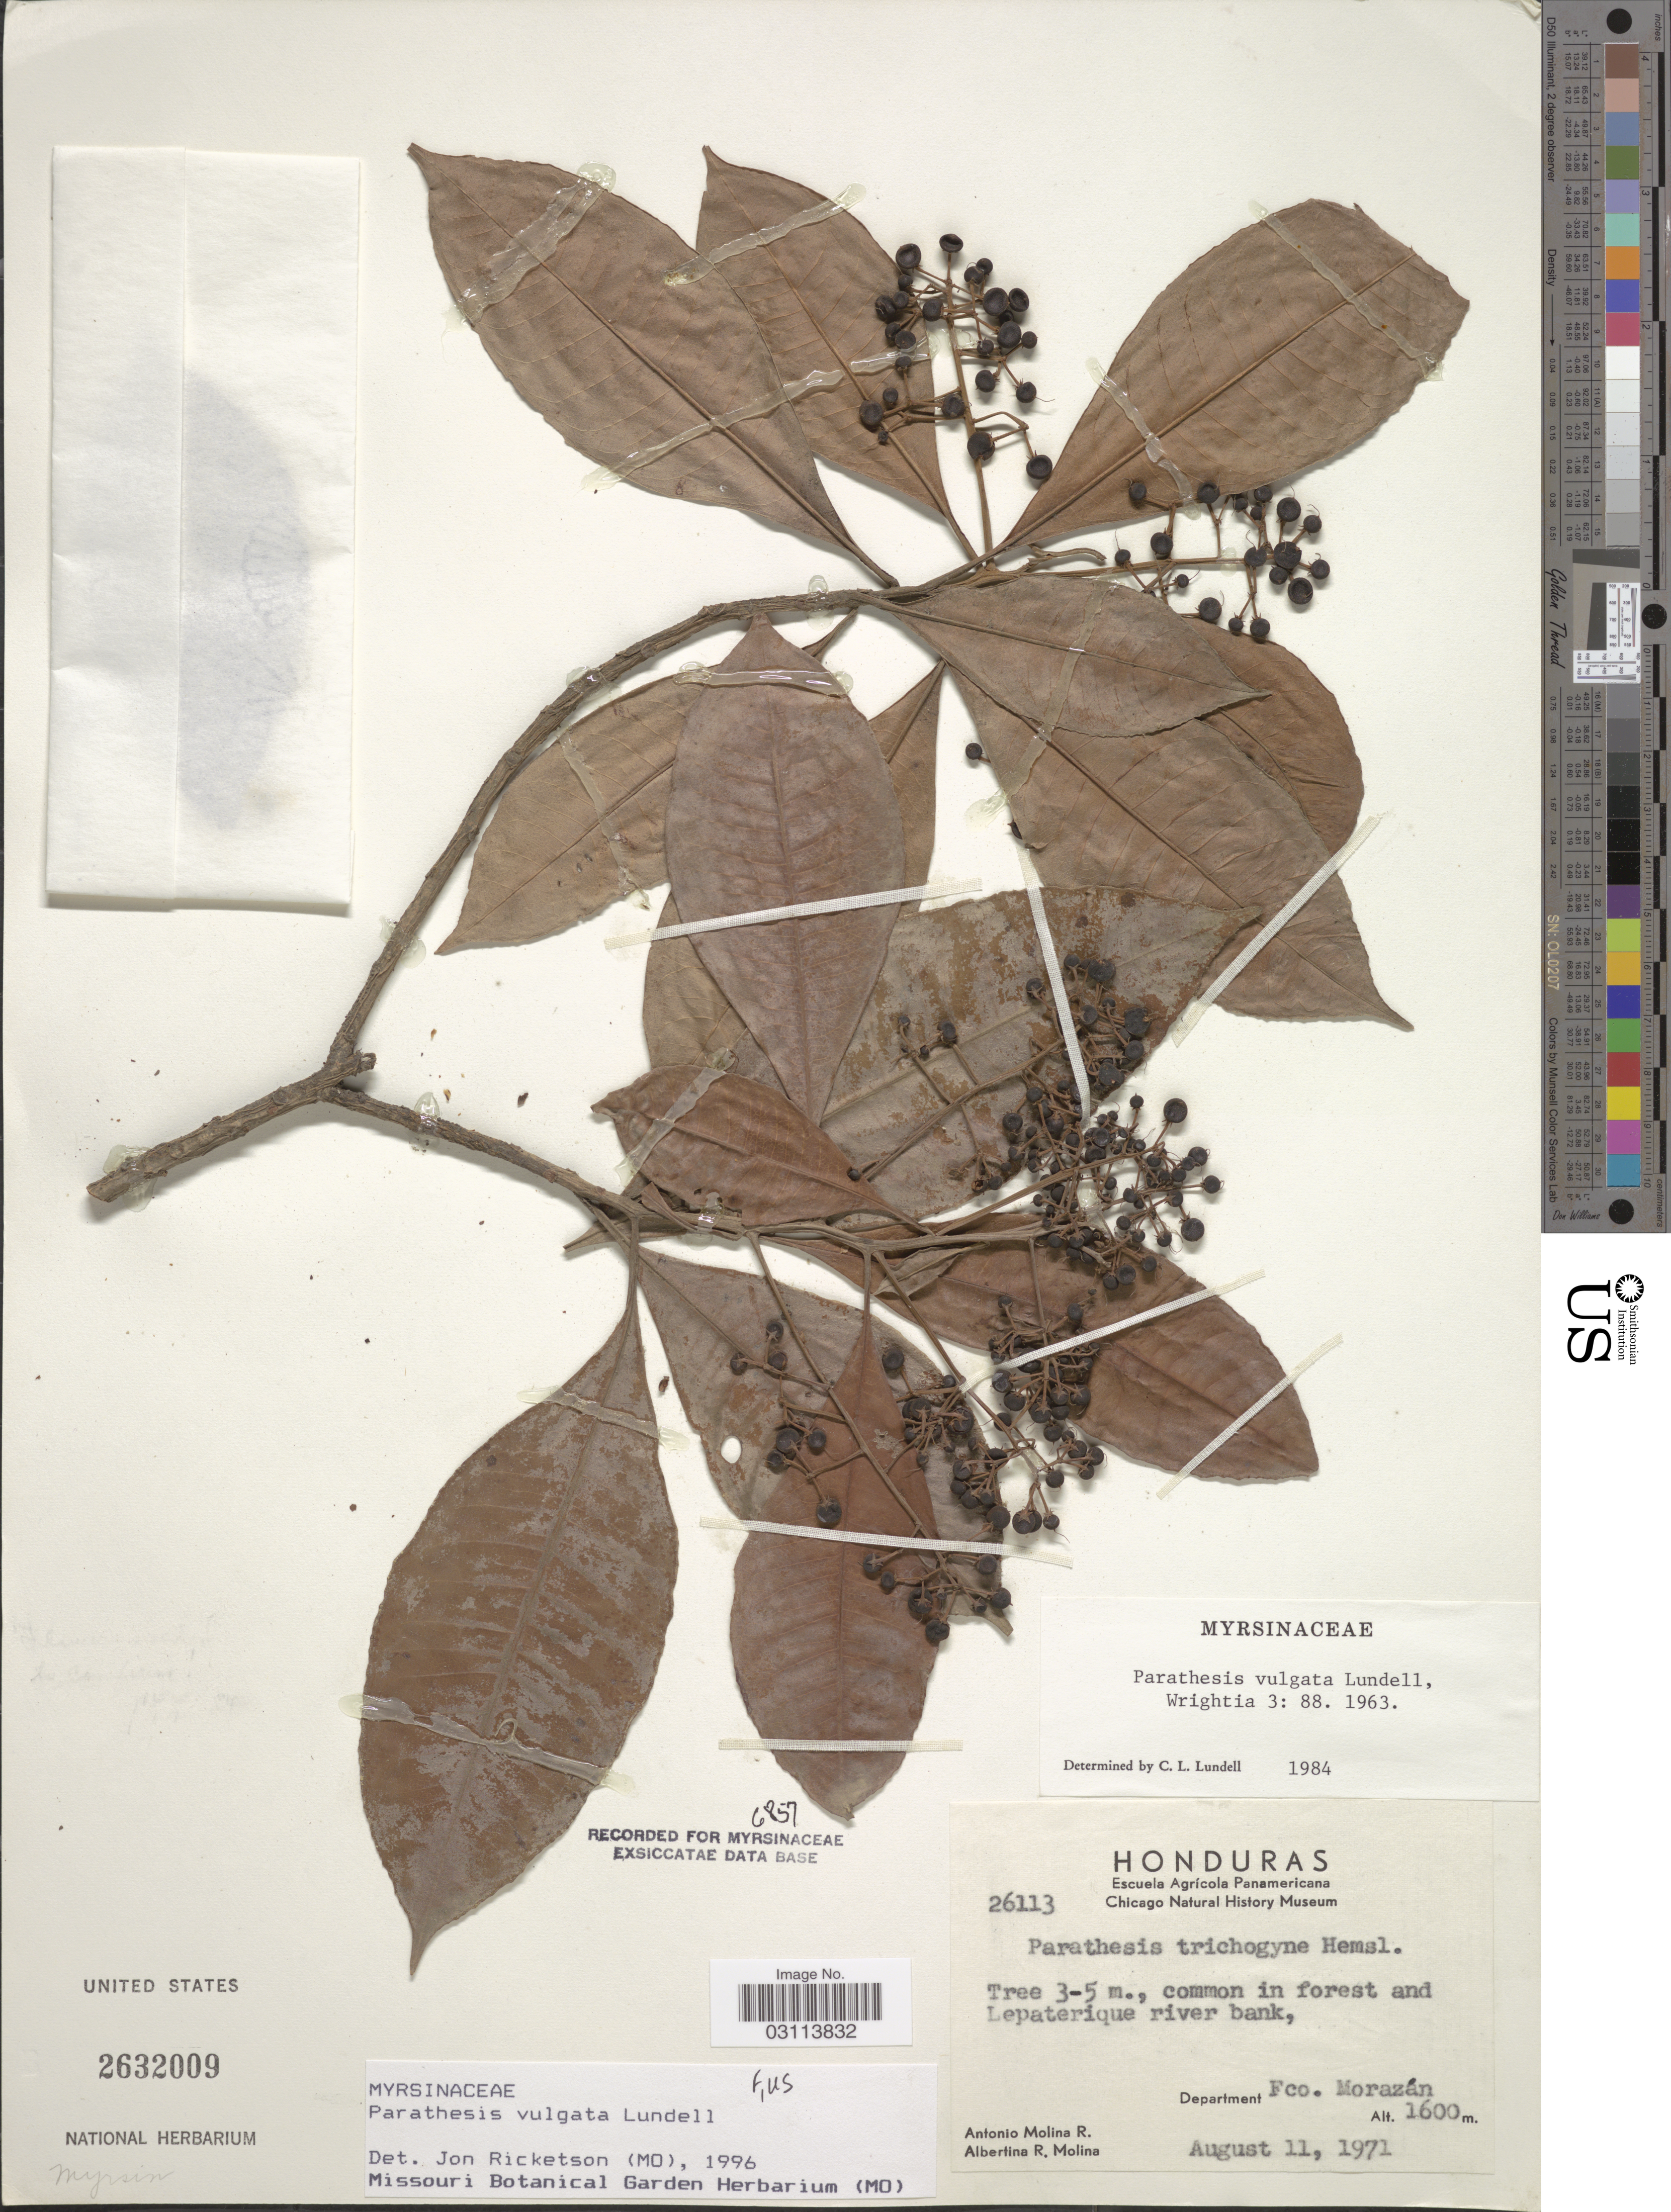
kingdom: Plantae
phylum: Tracheophyta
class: Magnoliopsida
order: Ericales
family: Primulaceae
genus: Parathesis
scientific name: Parathesis vulgata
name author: Lundell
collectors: A. Molina R. & A. R. Molina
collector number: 26113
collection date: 1971-08-11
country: Honduras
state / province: Fco. Morazán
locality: Common in forest and Lepaterique river bank, Department Fco. Morazán.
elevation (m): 1600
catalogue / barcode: US 2632009